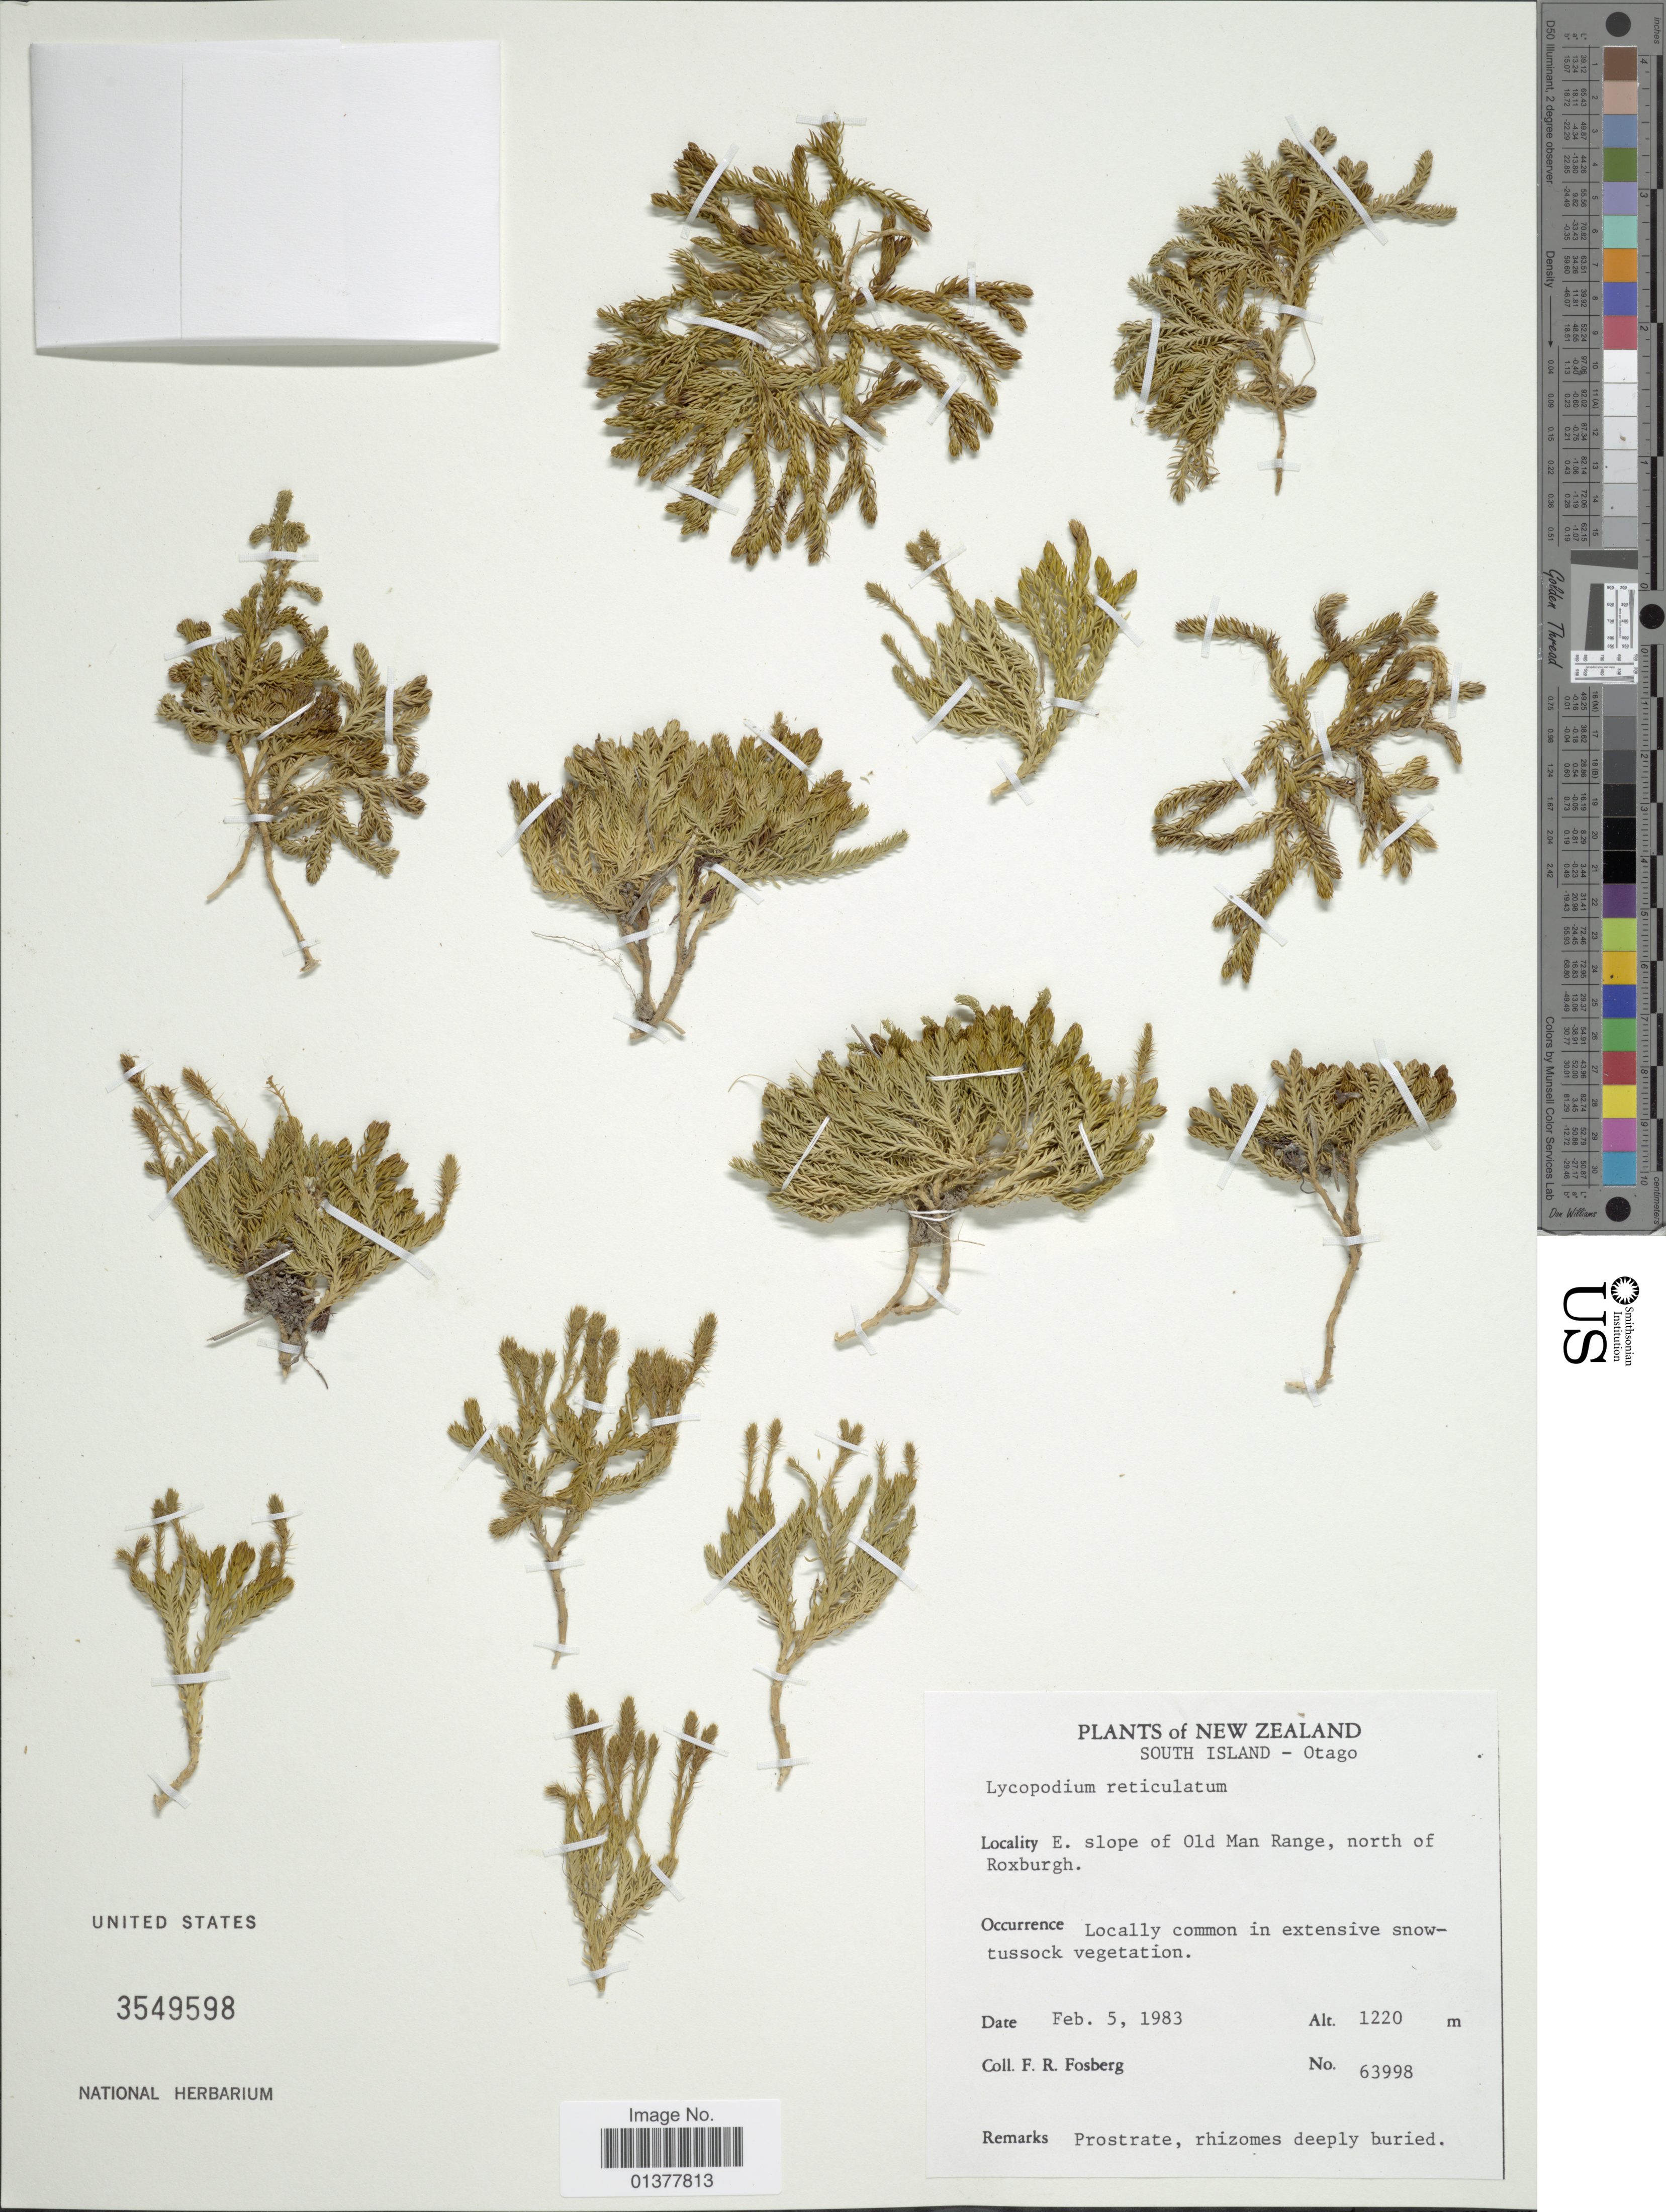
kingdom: Plantae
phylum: Tracheophyta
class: Lycopodiopsida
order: Lycopodiales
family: Lycopodiaceae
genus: Austrolycopodium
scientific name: Austrolycopodium fastigiatum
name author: (R. Br.) Holub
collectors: F. R. Fosberg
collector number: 63998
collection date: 1983-02-05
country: New Zealand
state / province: Otago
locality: E. slope of Old Man Range, north of Roxburgh, South Island-Otago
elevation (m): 1220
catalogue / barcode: US 3549598